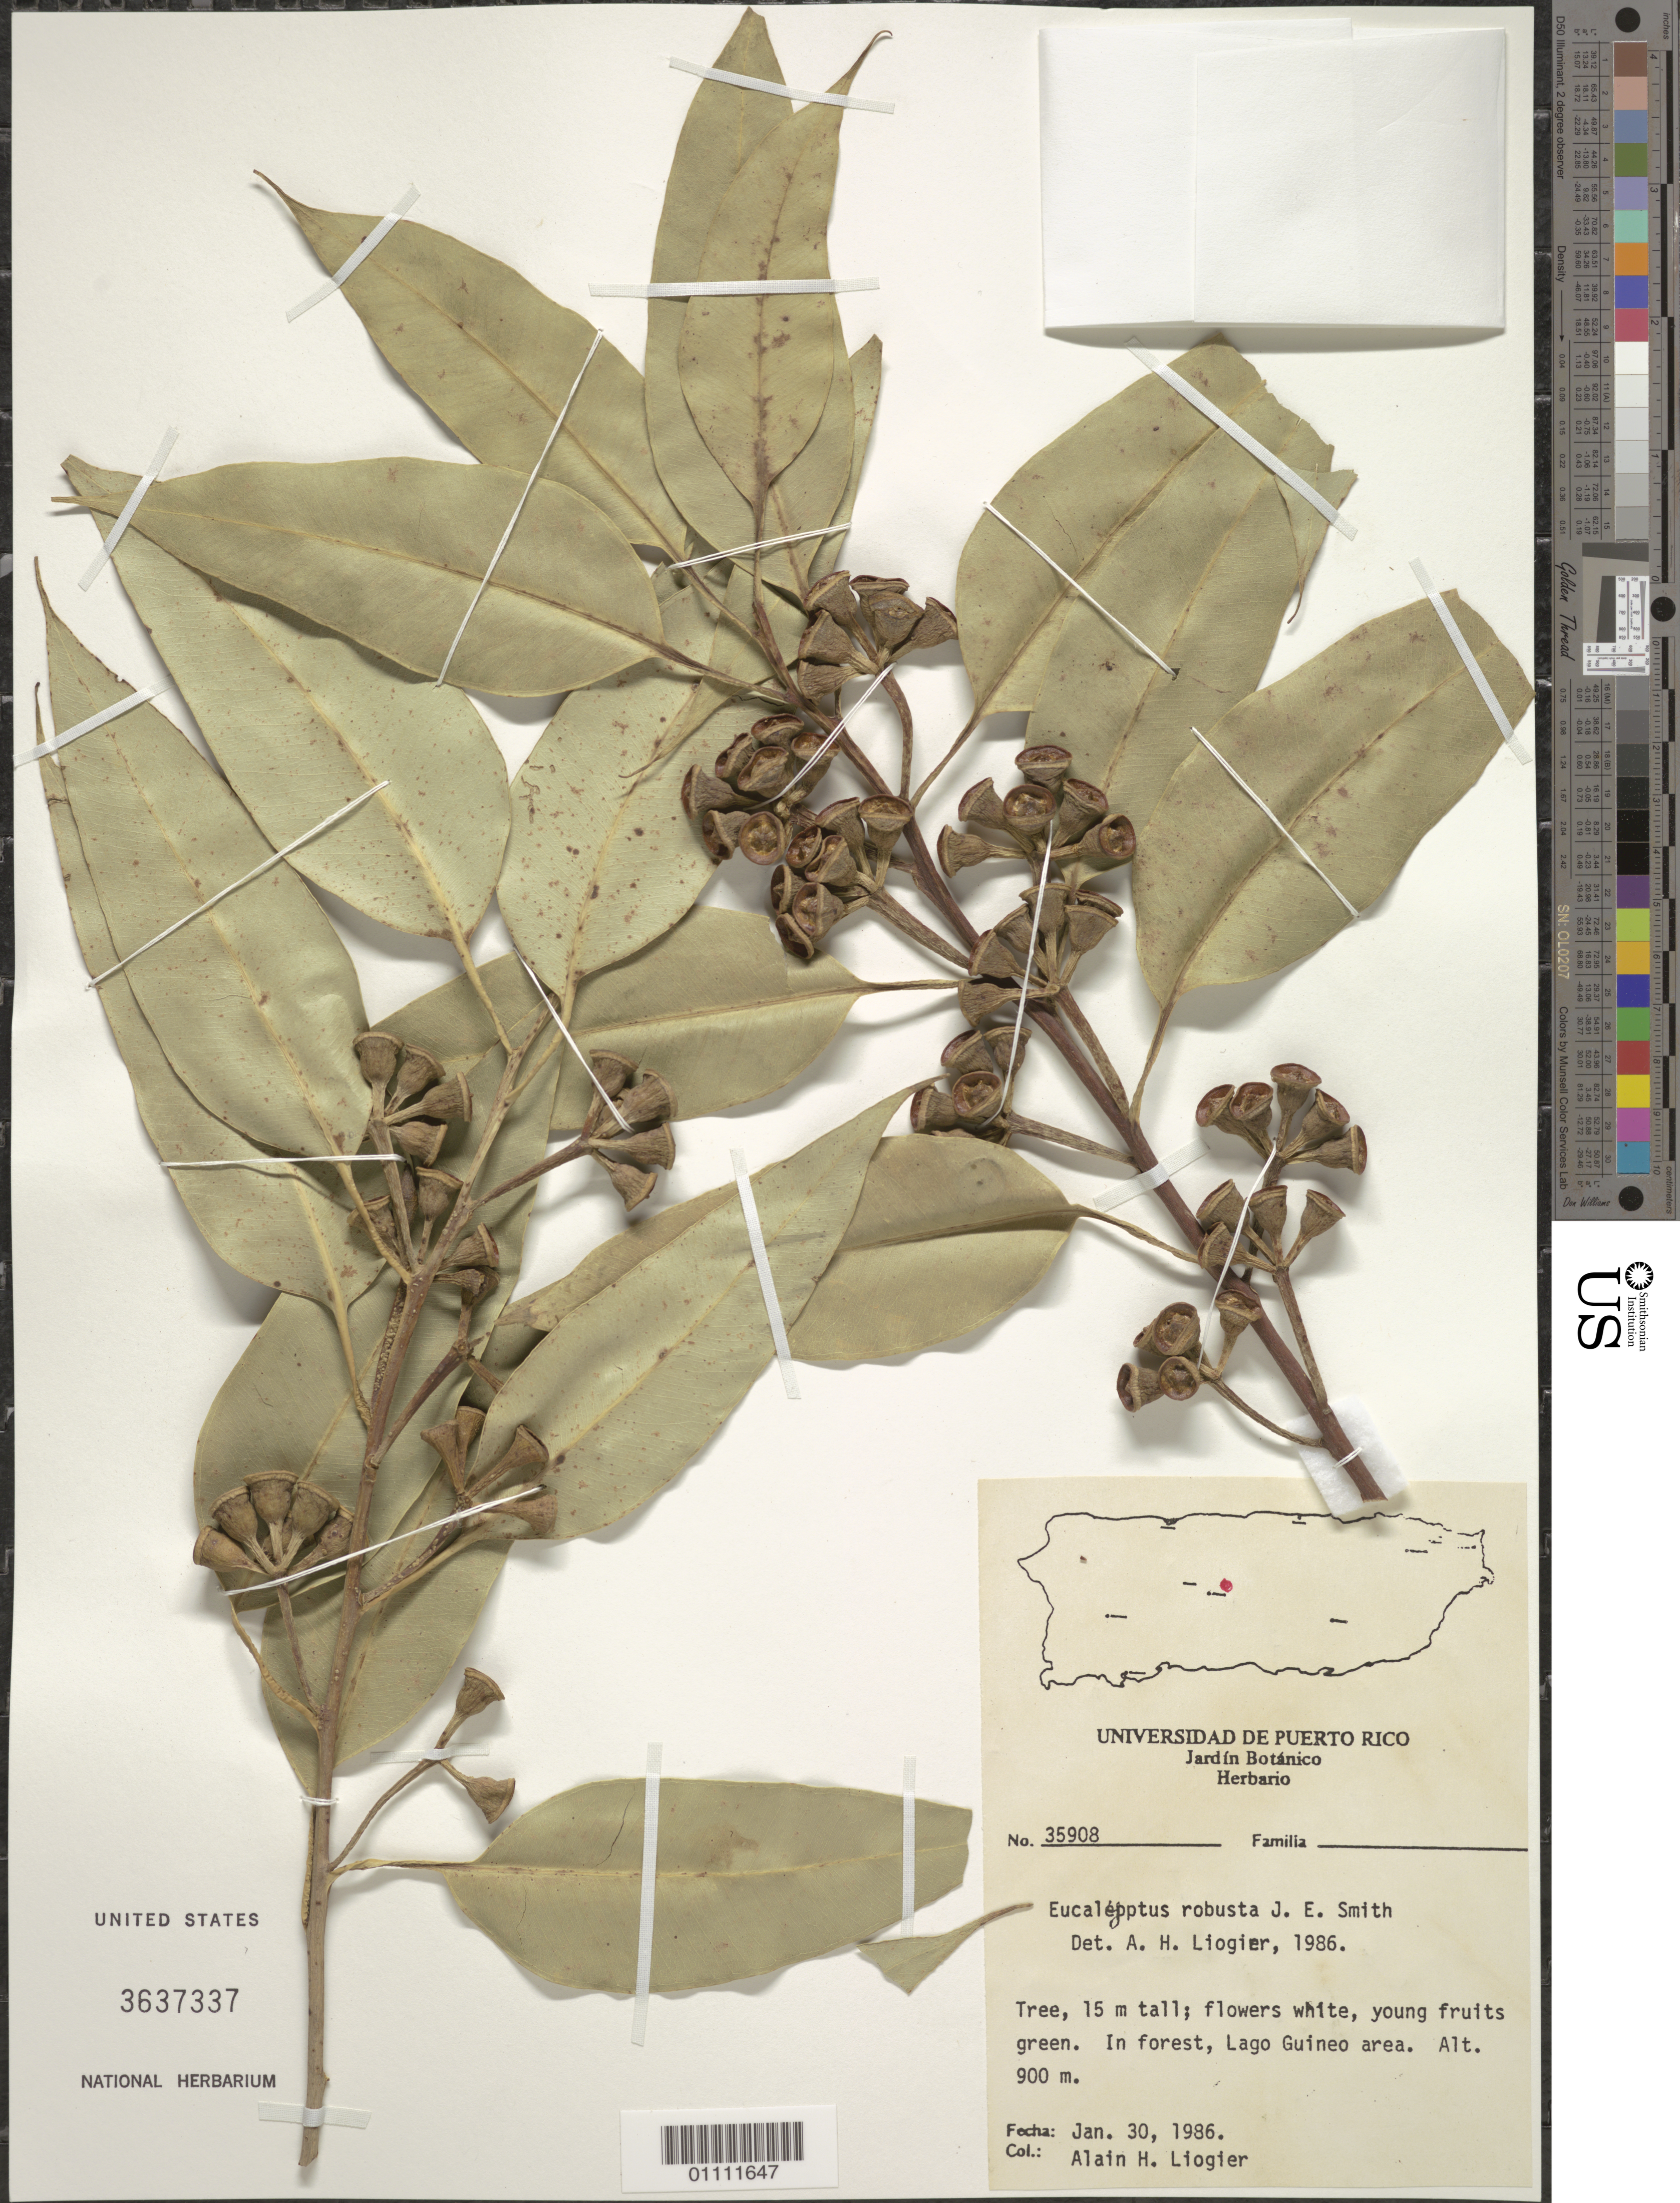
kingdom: Plantae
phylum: Tracheophyta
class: Magnoliopsida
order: Myrtales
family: Myrtaceae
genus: Eucalyptus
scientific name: Eucalyptus robusta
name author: Sm.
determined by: Liogier, Alain H.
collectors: A. H. Liogier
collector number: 35908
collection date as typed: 30 Jan 1986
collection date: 1986-01-30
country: Puerto Rico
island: Puerto Rico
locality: Lago Guineo area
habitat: In forest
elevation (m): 900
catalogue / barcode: US 3637337